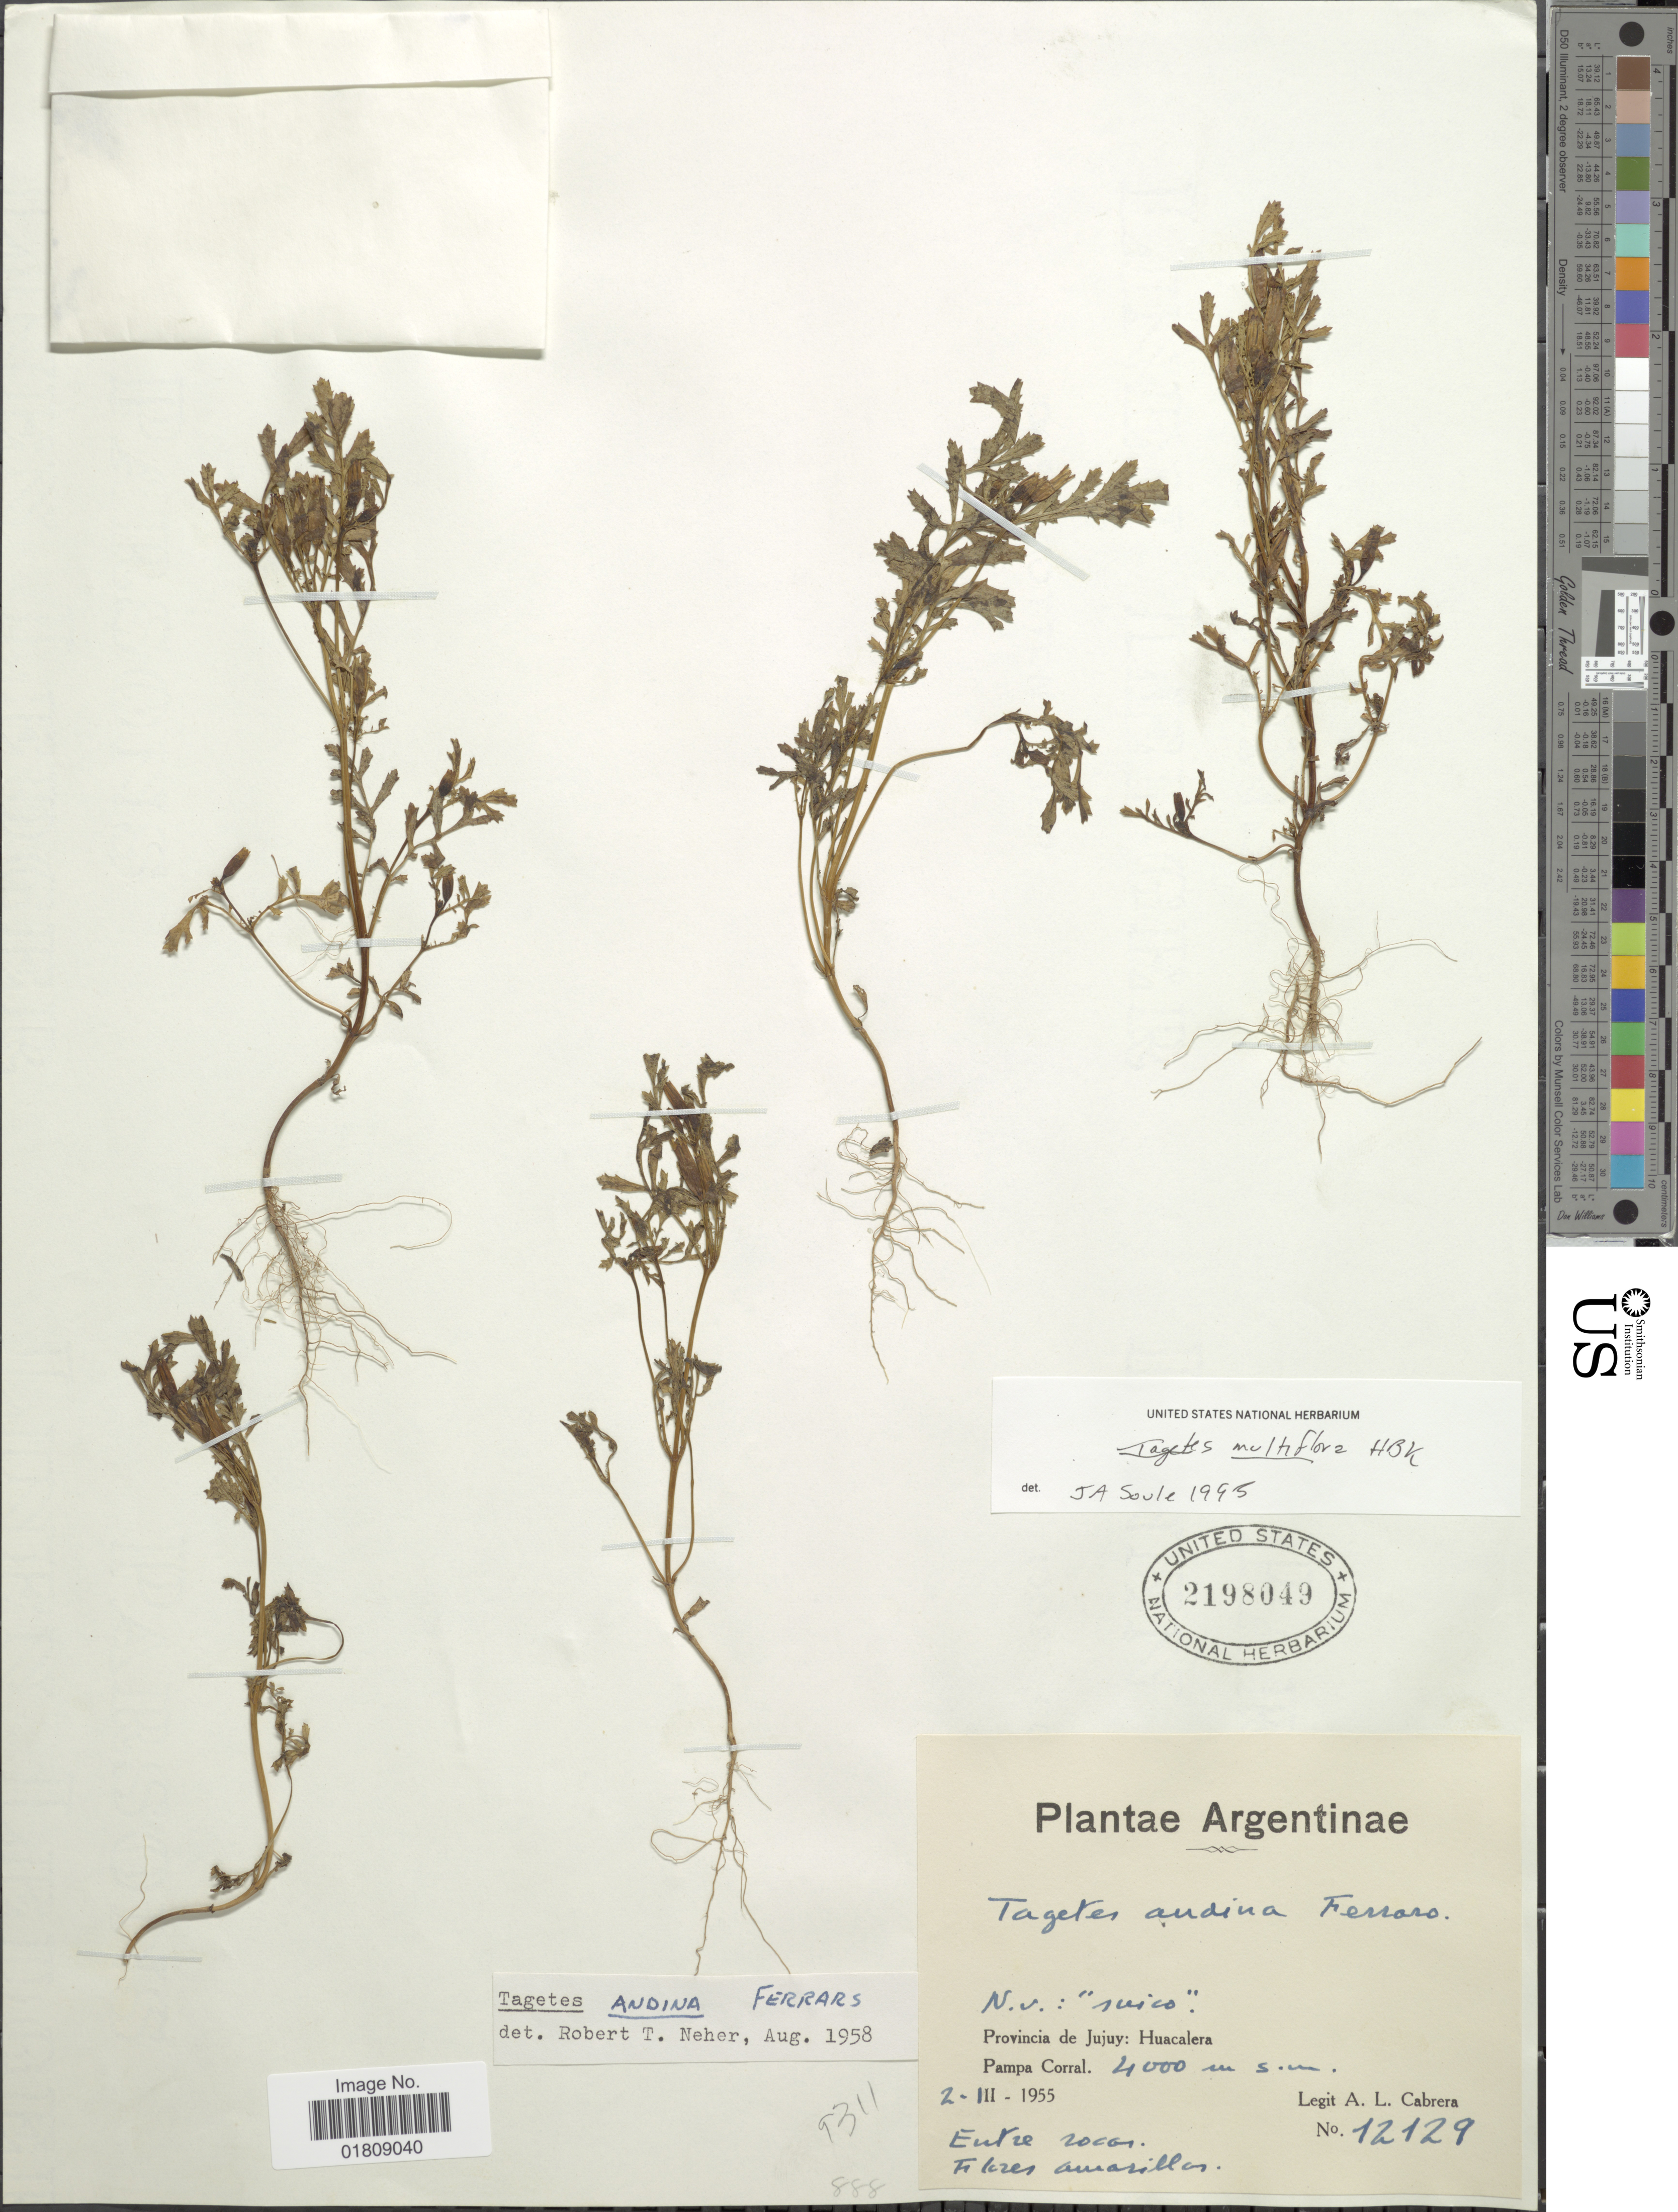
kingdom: Plantae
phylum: Tracheophyta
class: Magnoliopsida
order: Asterales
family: Asteraceae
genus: Tagetes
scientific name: Tagetes multiflora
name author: Kunth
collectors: A. L. Cabrera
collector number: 12129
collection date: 1955-03-02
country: Argentina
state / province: Jujuy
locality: Huacalera, Pampa Corral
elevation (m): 4000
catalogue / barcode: US 2198049